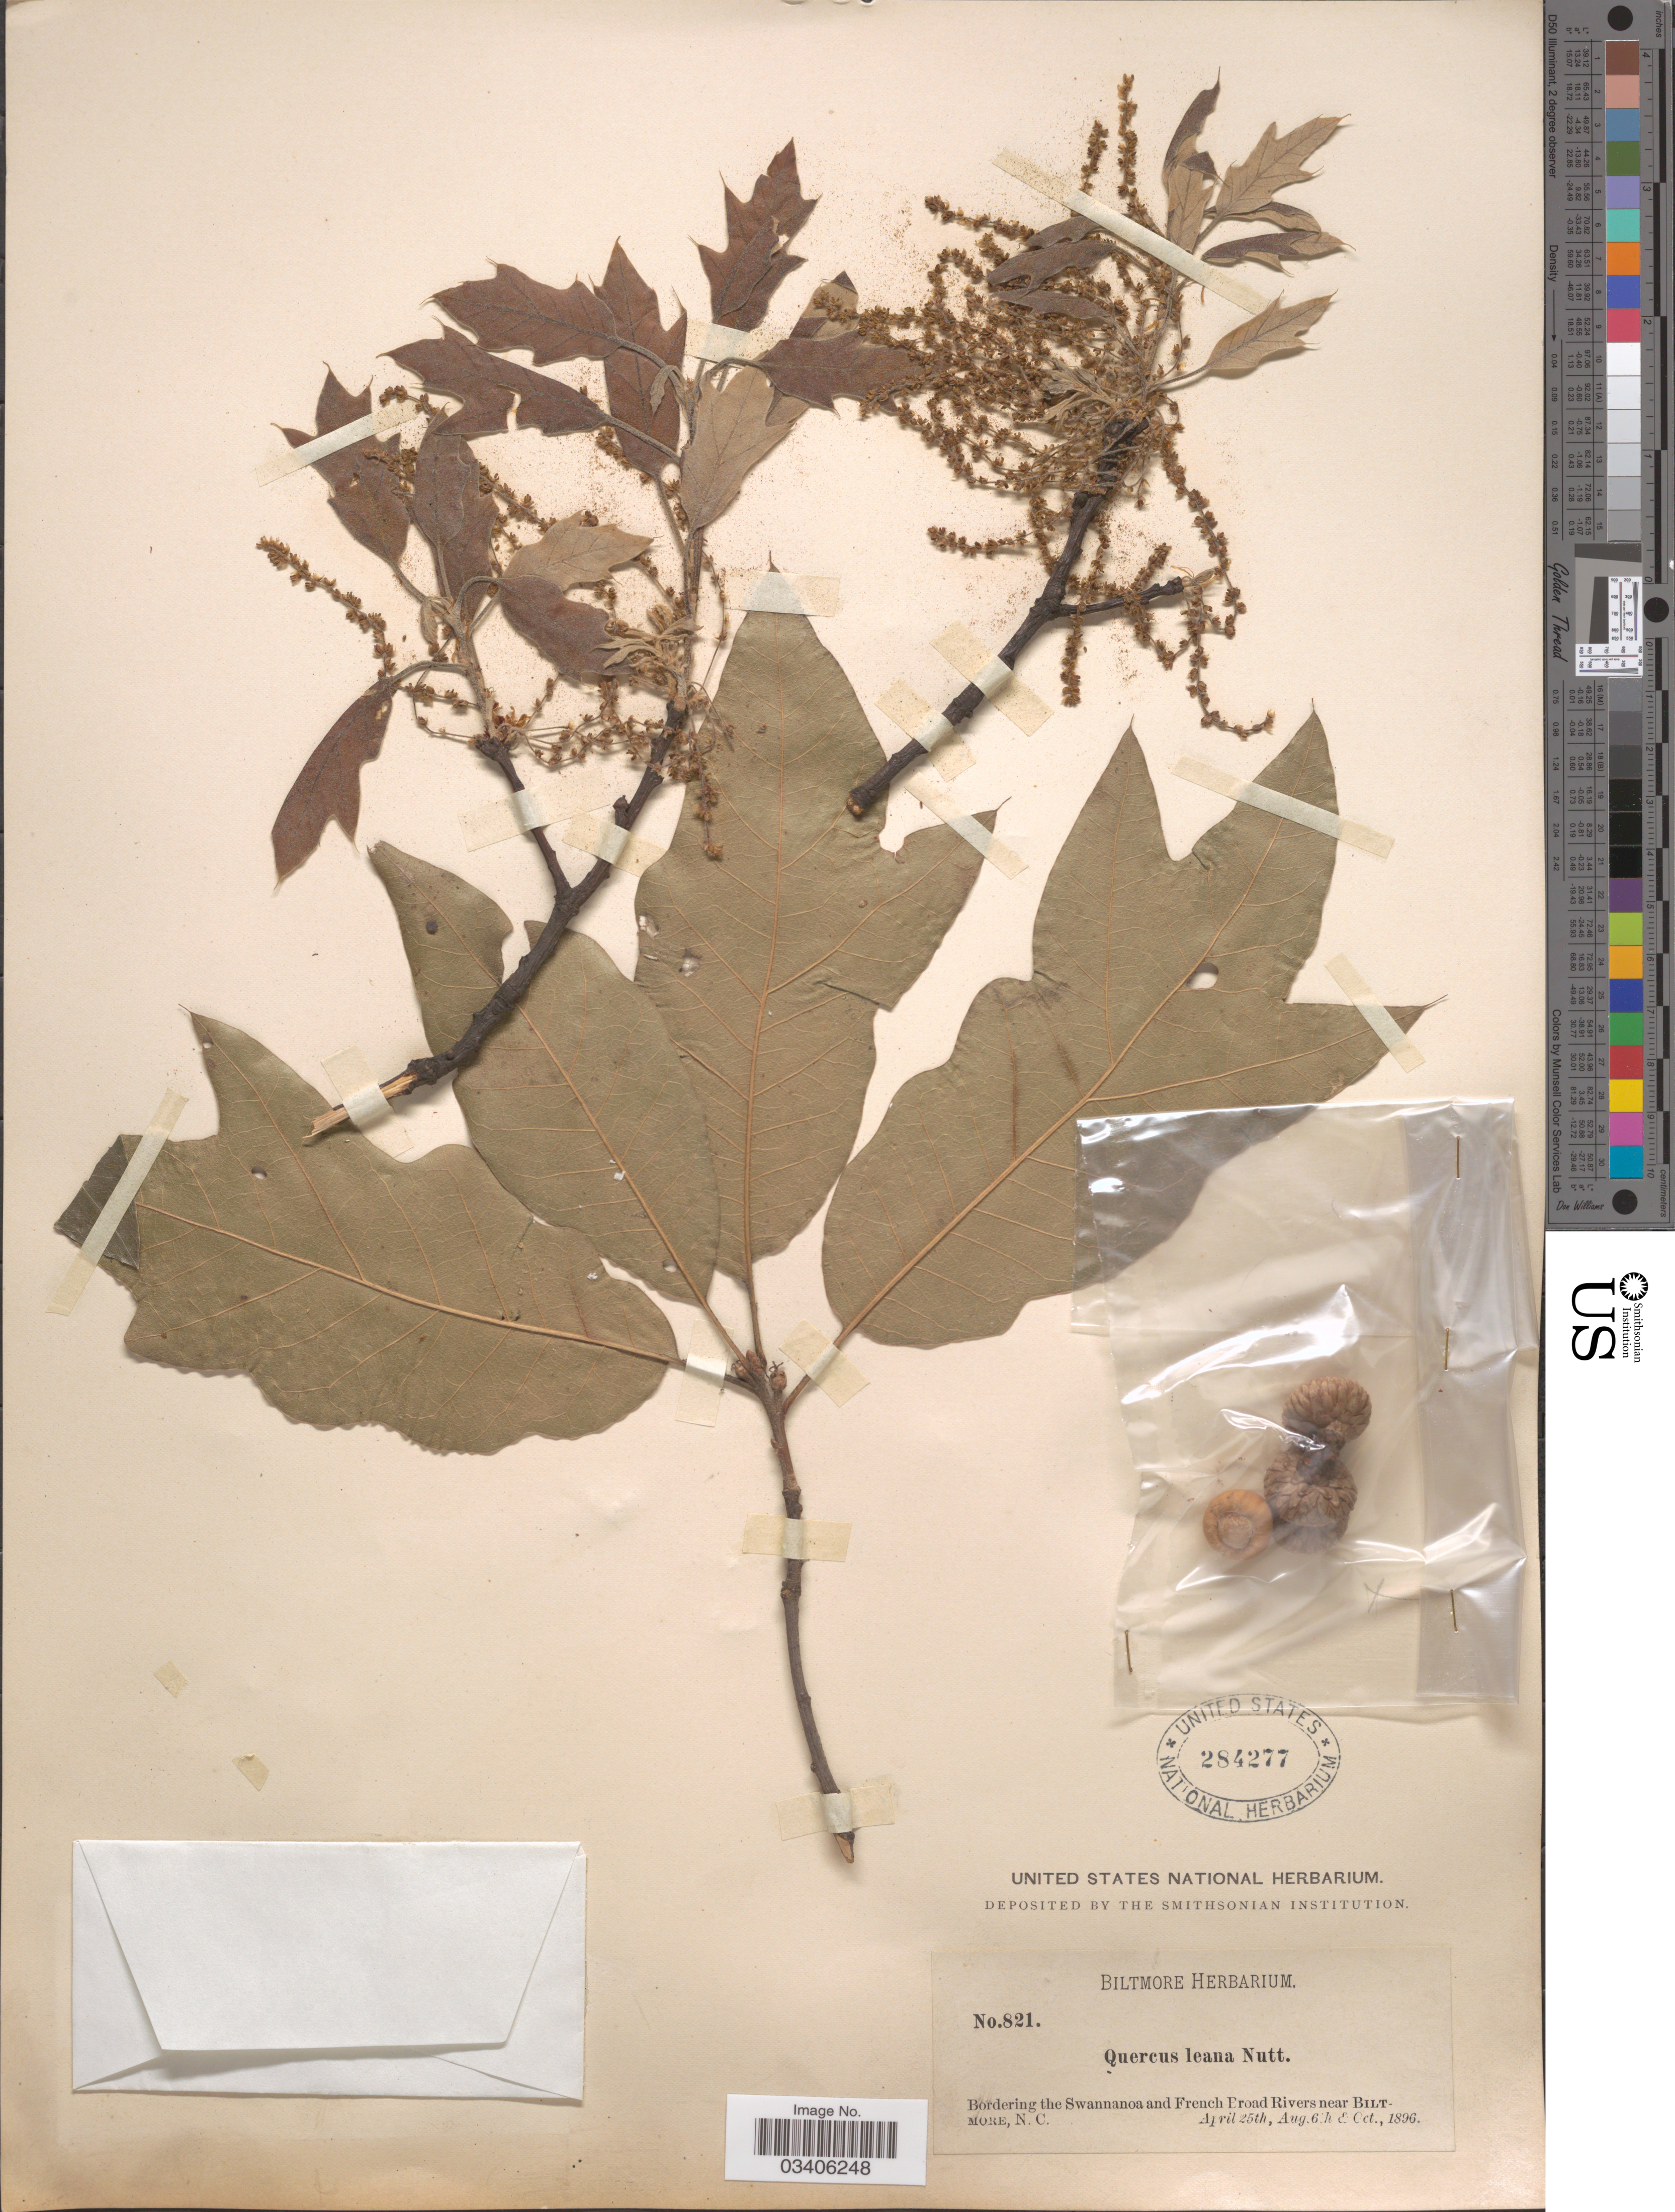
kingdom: Plantae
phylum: Tracheophyta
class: Magnoliopsida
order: Fagales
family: Fagaceae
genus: Quercus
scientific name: Quercus x leana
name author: Nutt.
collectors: ex herb. Biltmore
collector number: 821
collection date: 1896-04-25/1896-10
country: United States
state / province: North Carolina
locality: Bordering the Swannanoa and French Broad Rivers near Biltmore.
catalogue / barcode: US 284277